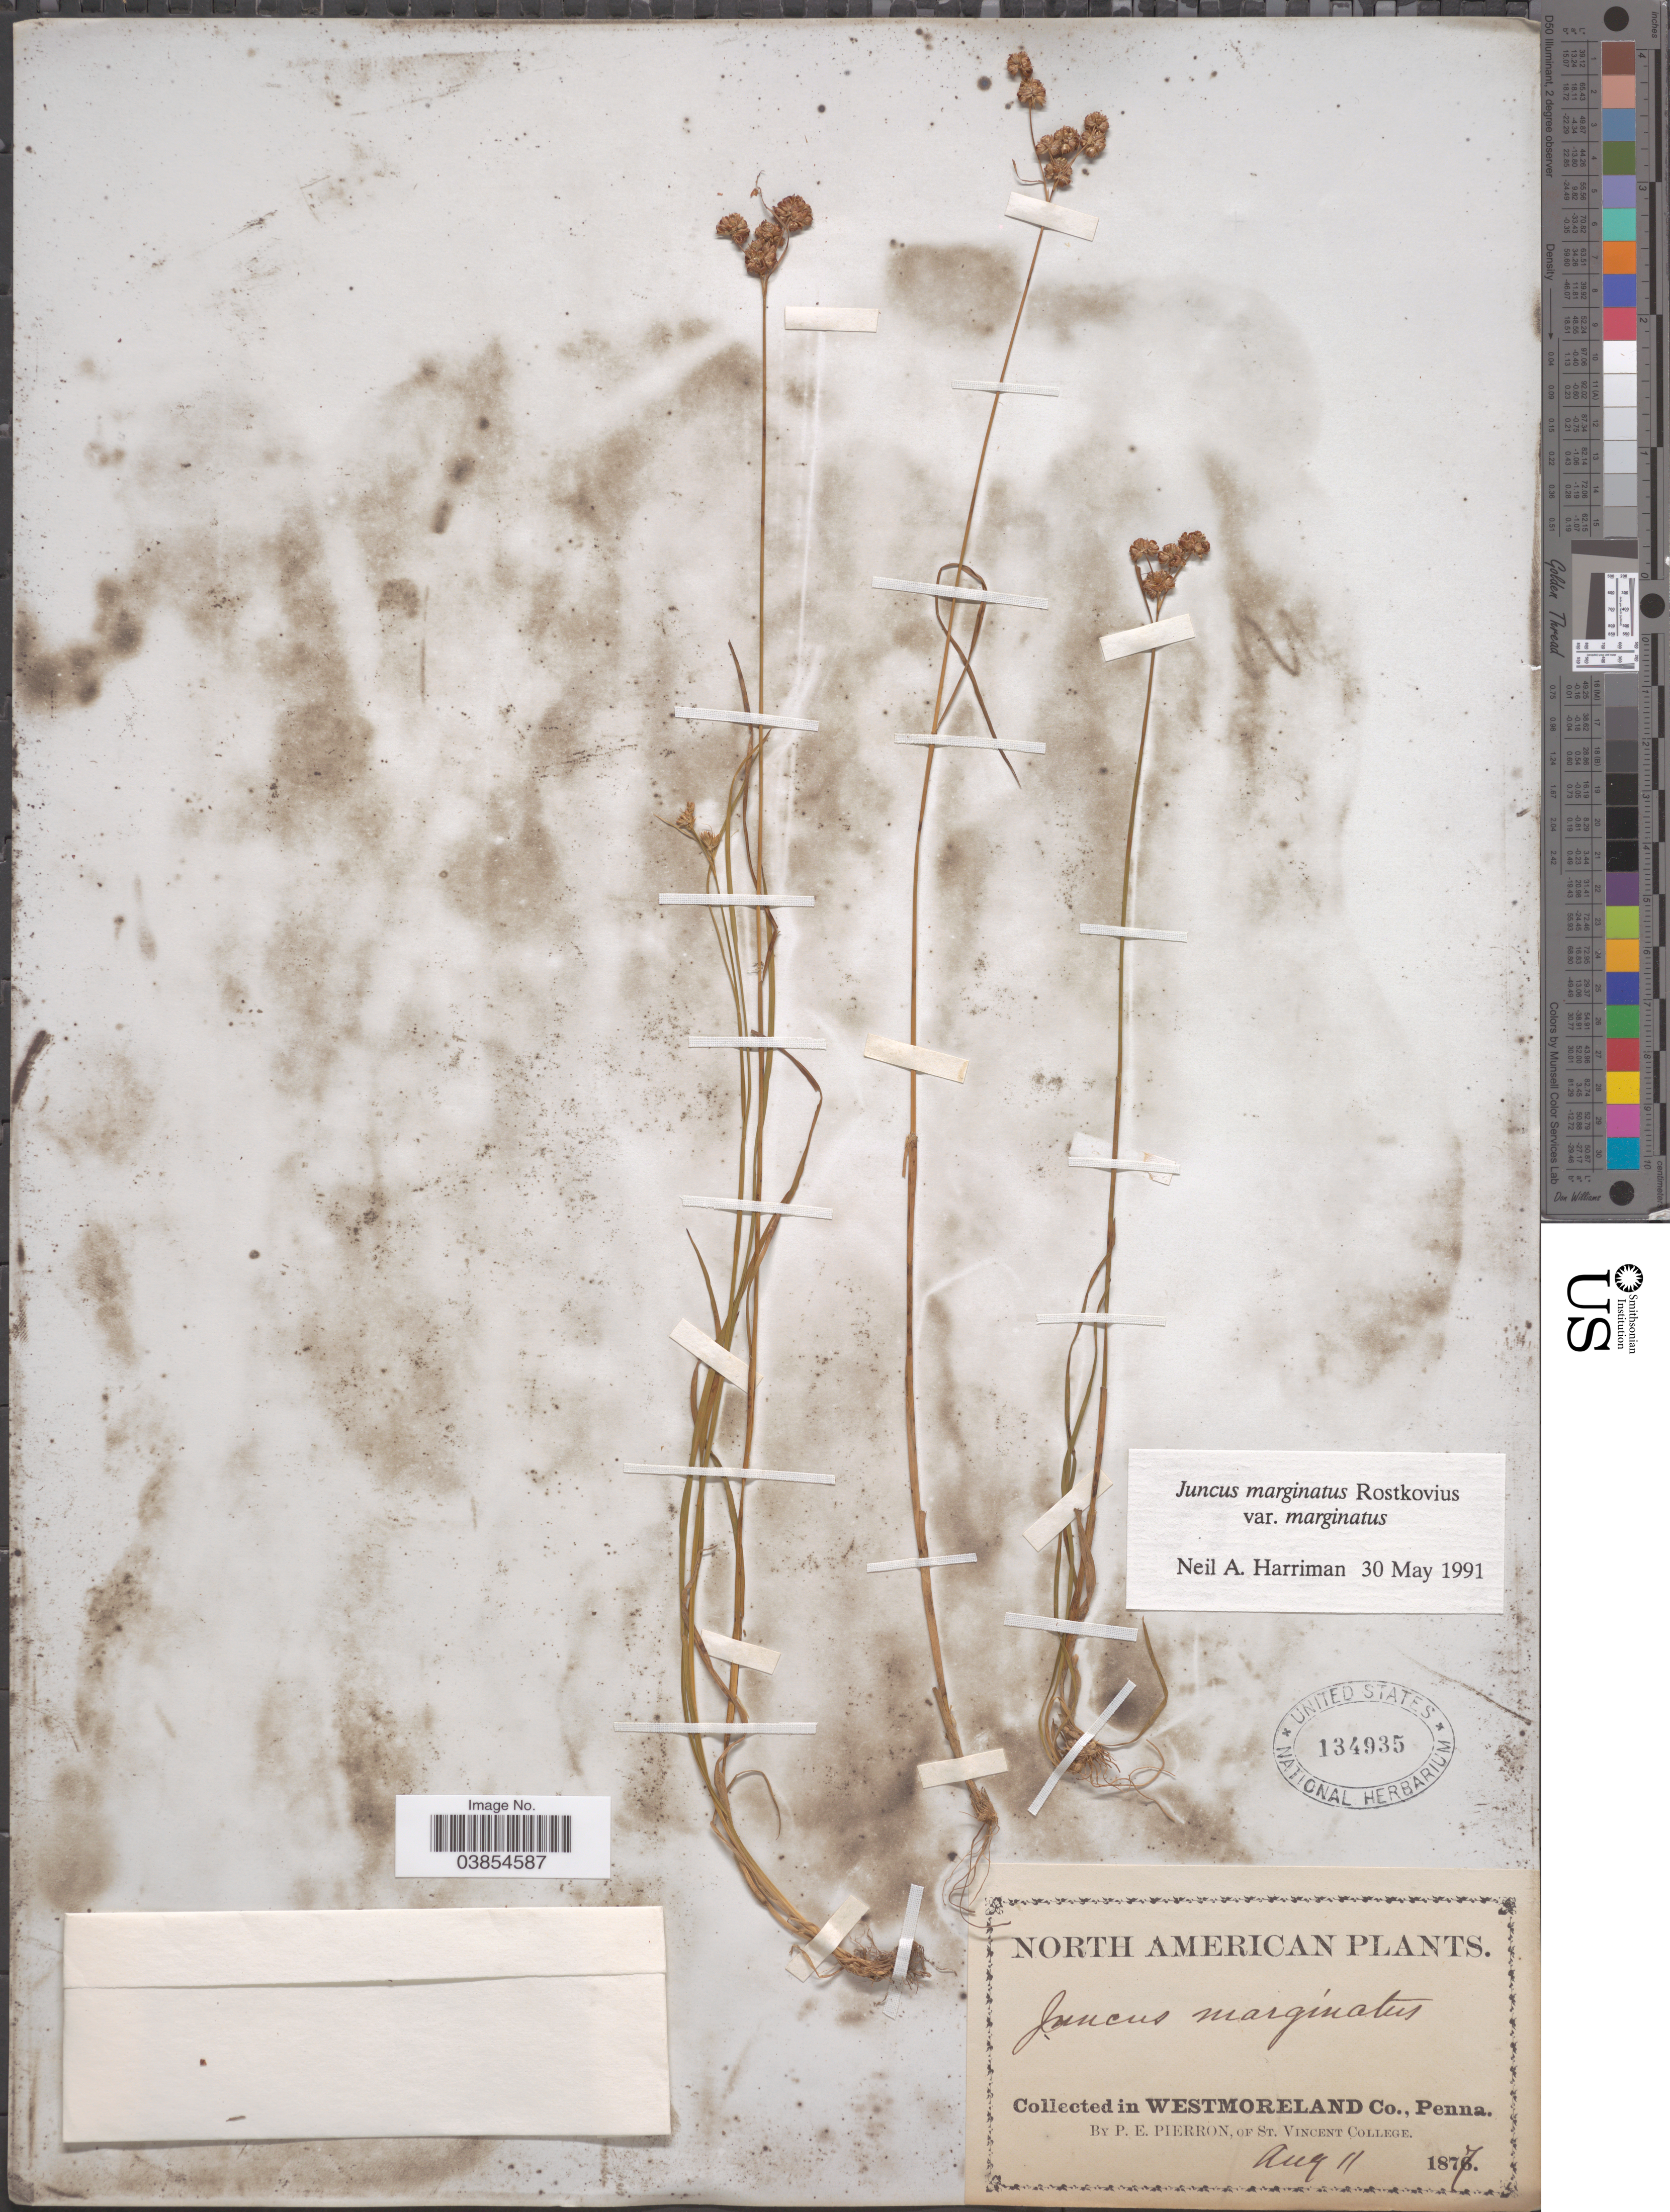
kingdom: Plantae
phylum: Tracheophyta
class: Liliopsida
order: Poales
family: Juncaceae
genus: Juncus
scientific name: Juncus marginatus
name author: Rostk.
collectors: P. Pierron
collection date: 1877-08-11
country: United States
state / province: Pennsylvania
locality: Westmoreland Co.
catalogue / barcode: US 134935